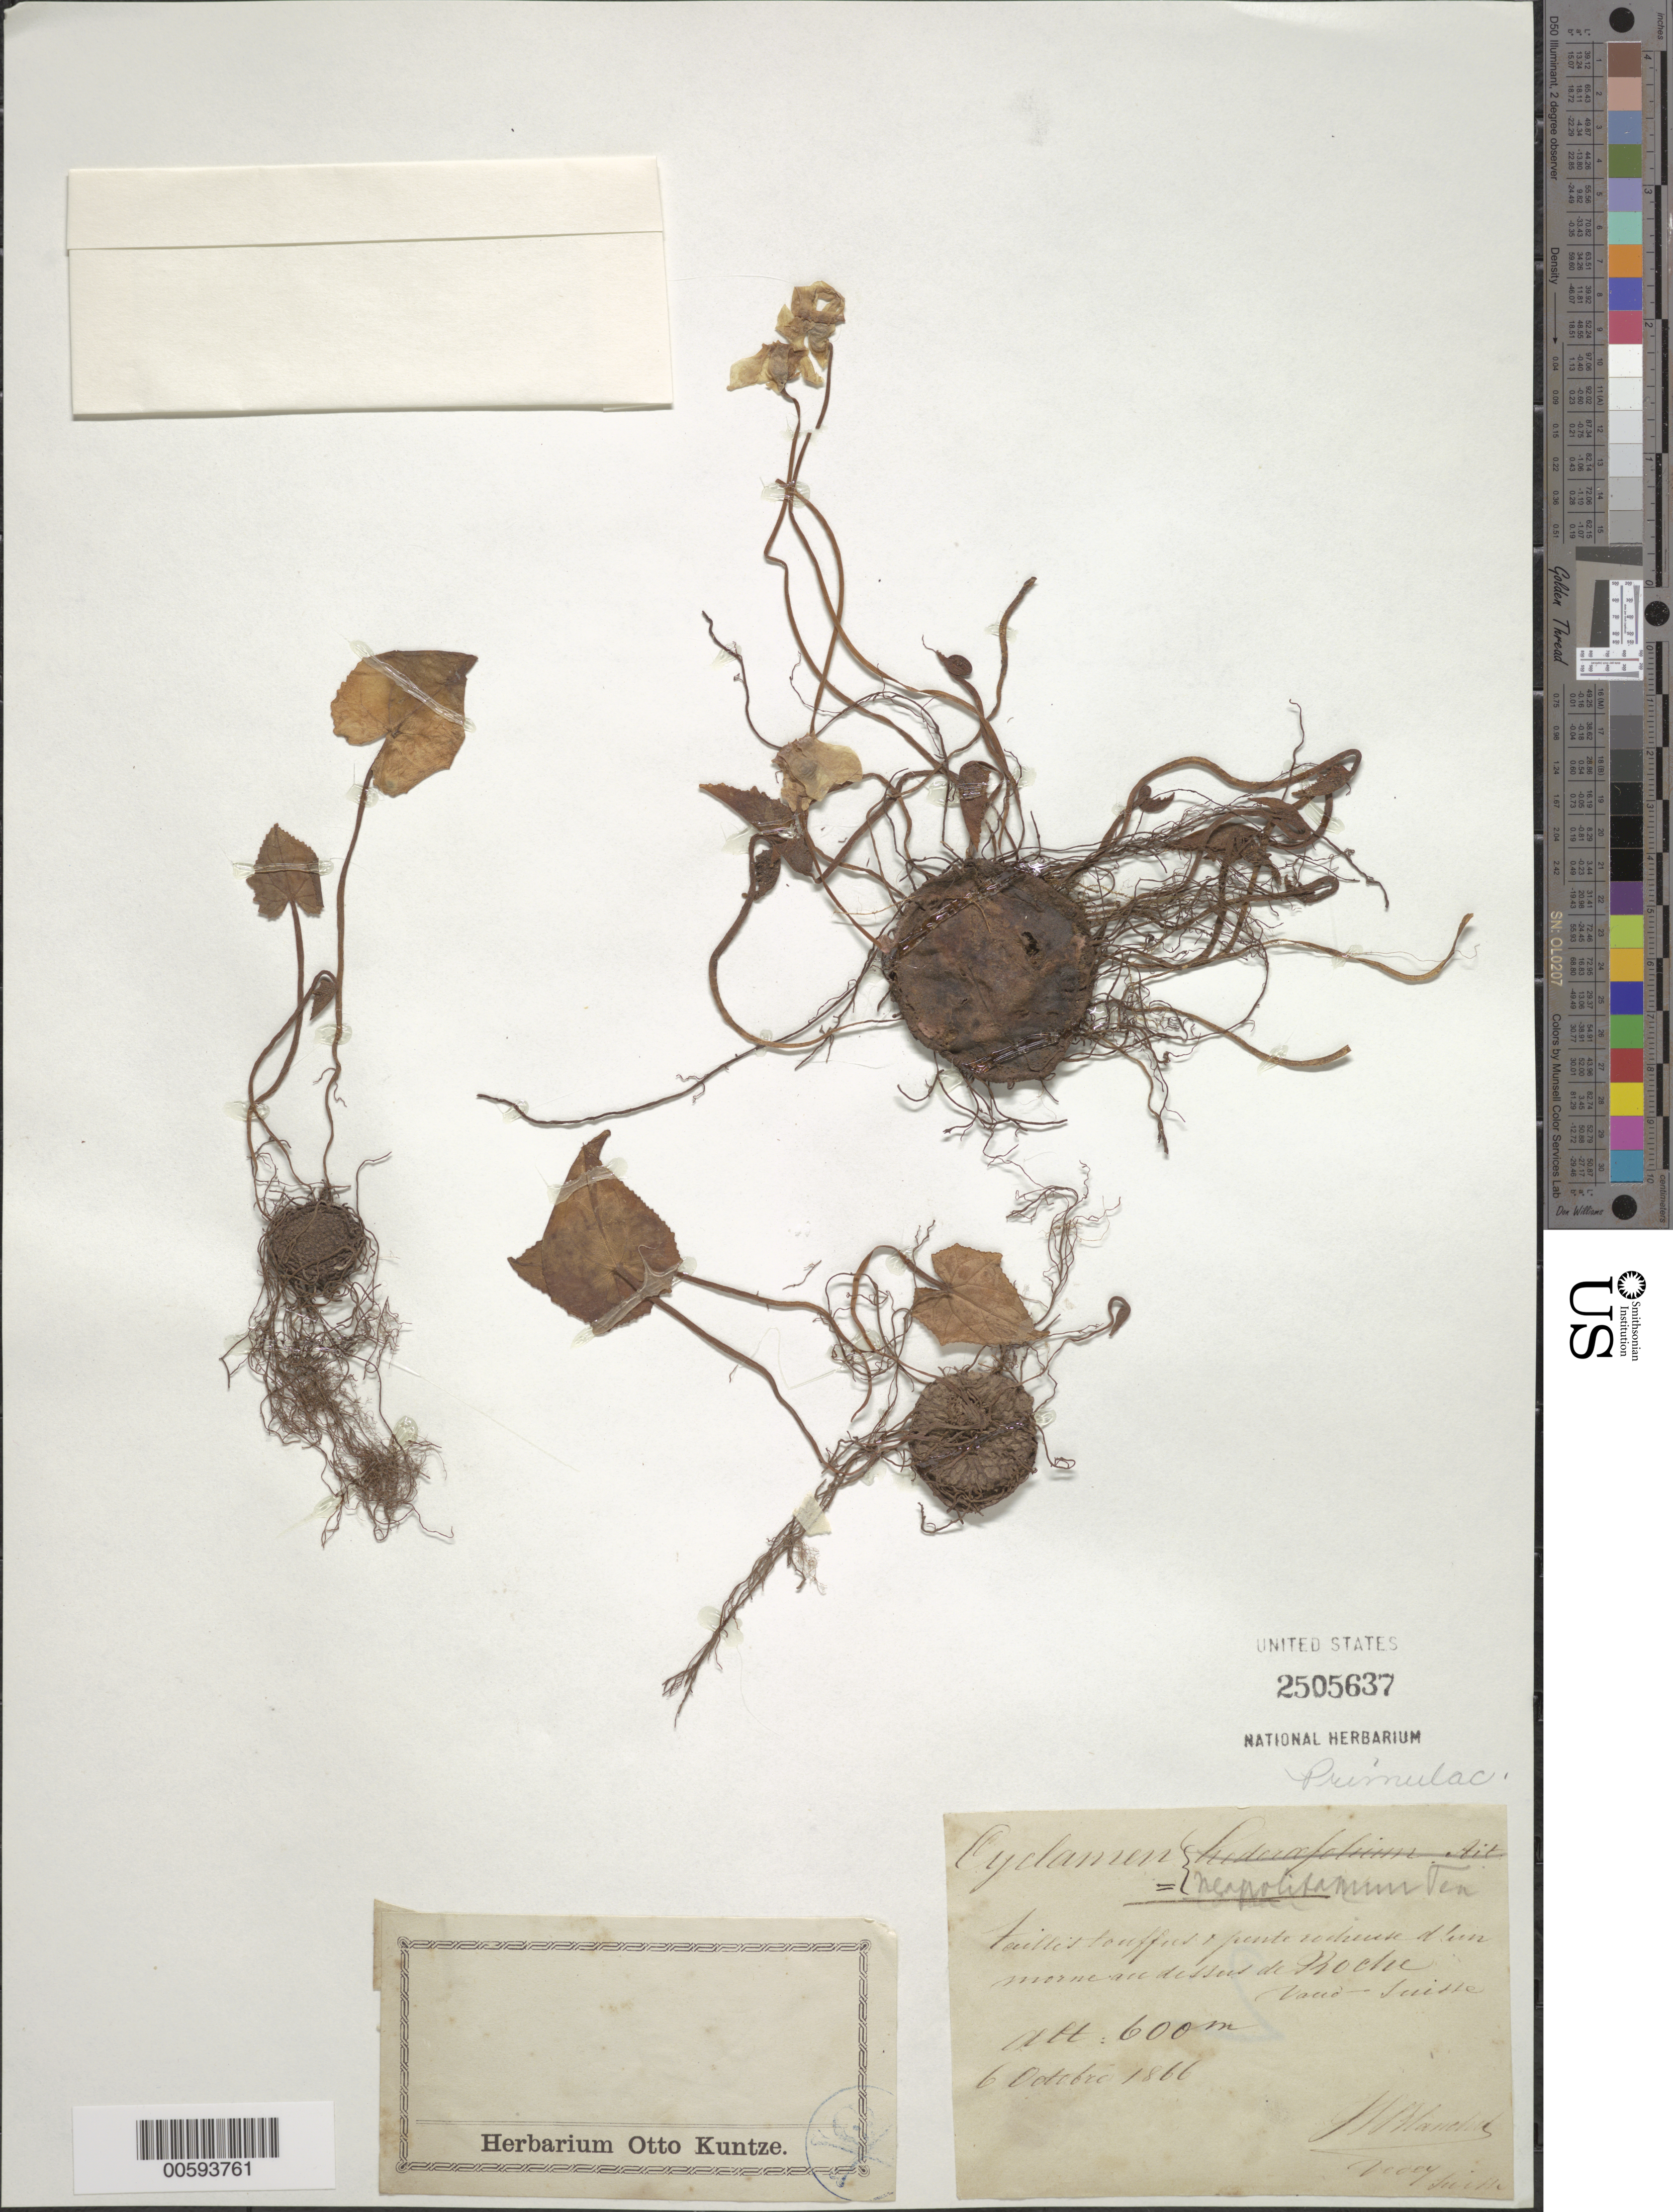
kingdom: Plantae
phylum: Tracheophyta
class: Magnoliopsida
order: Ericales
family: Primulaceae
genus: Cyclamen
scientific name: Cyclamen neapolitanum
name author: Ten.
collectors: J. Blanchet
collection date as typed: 06 Oct 1866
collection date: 1866-10-06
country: Switzerland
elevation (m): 600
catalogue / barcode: US 2525637